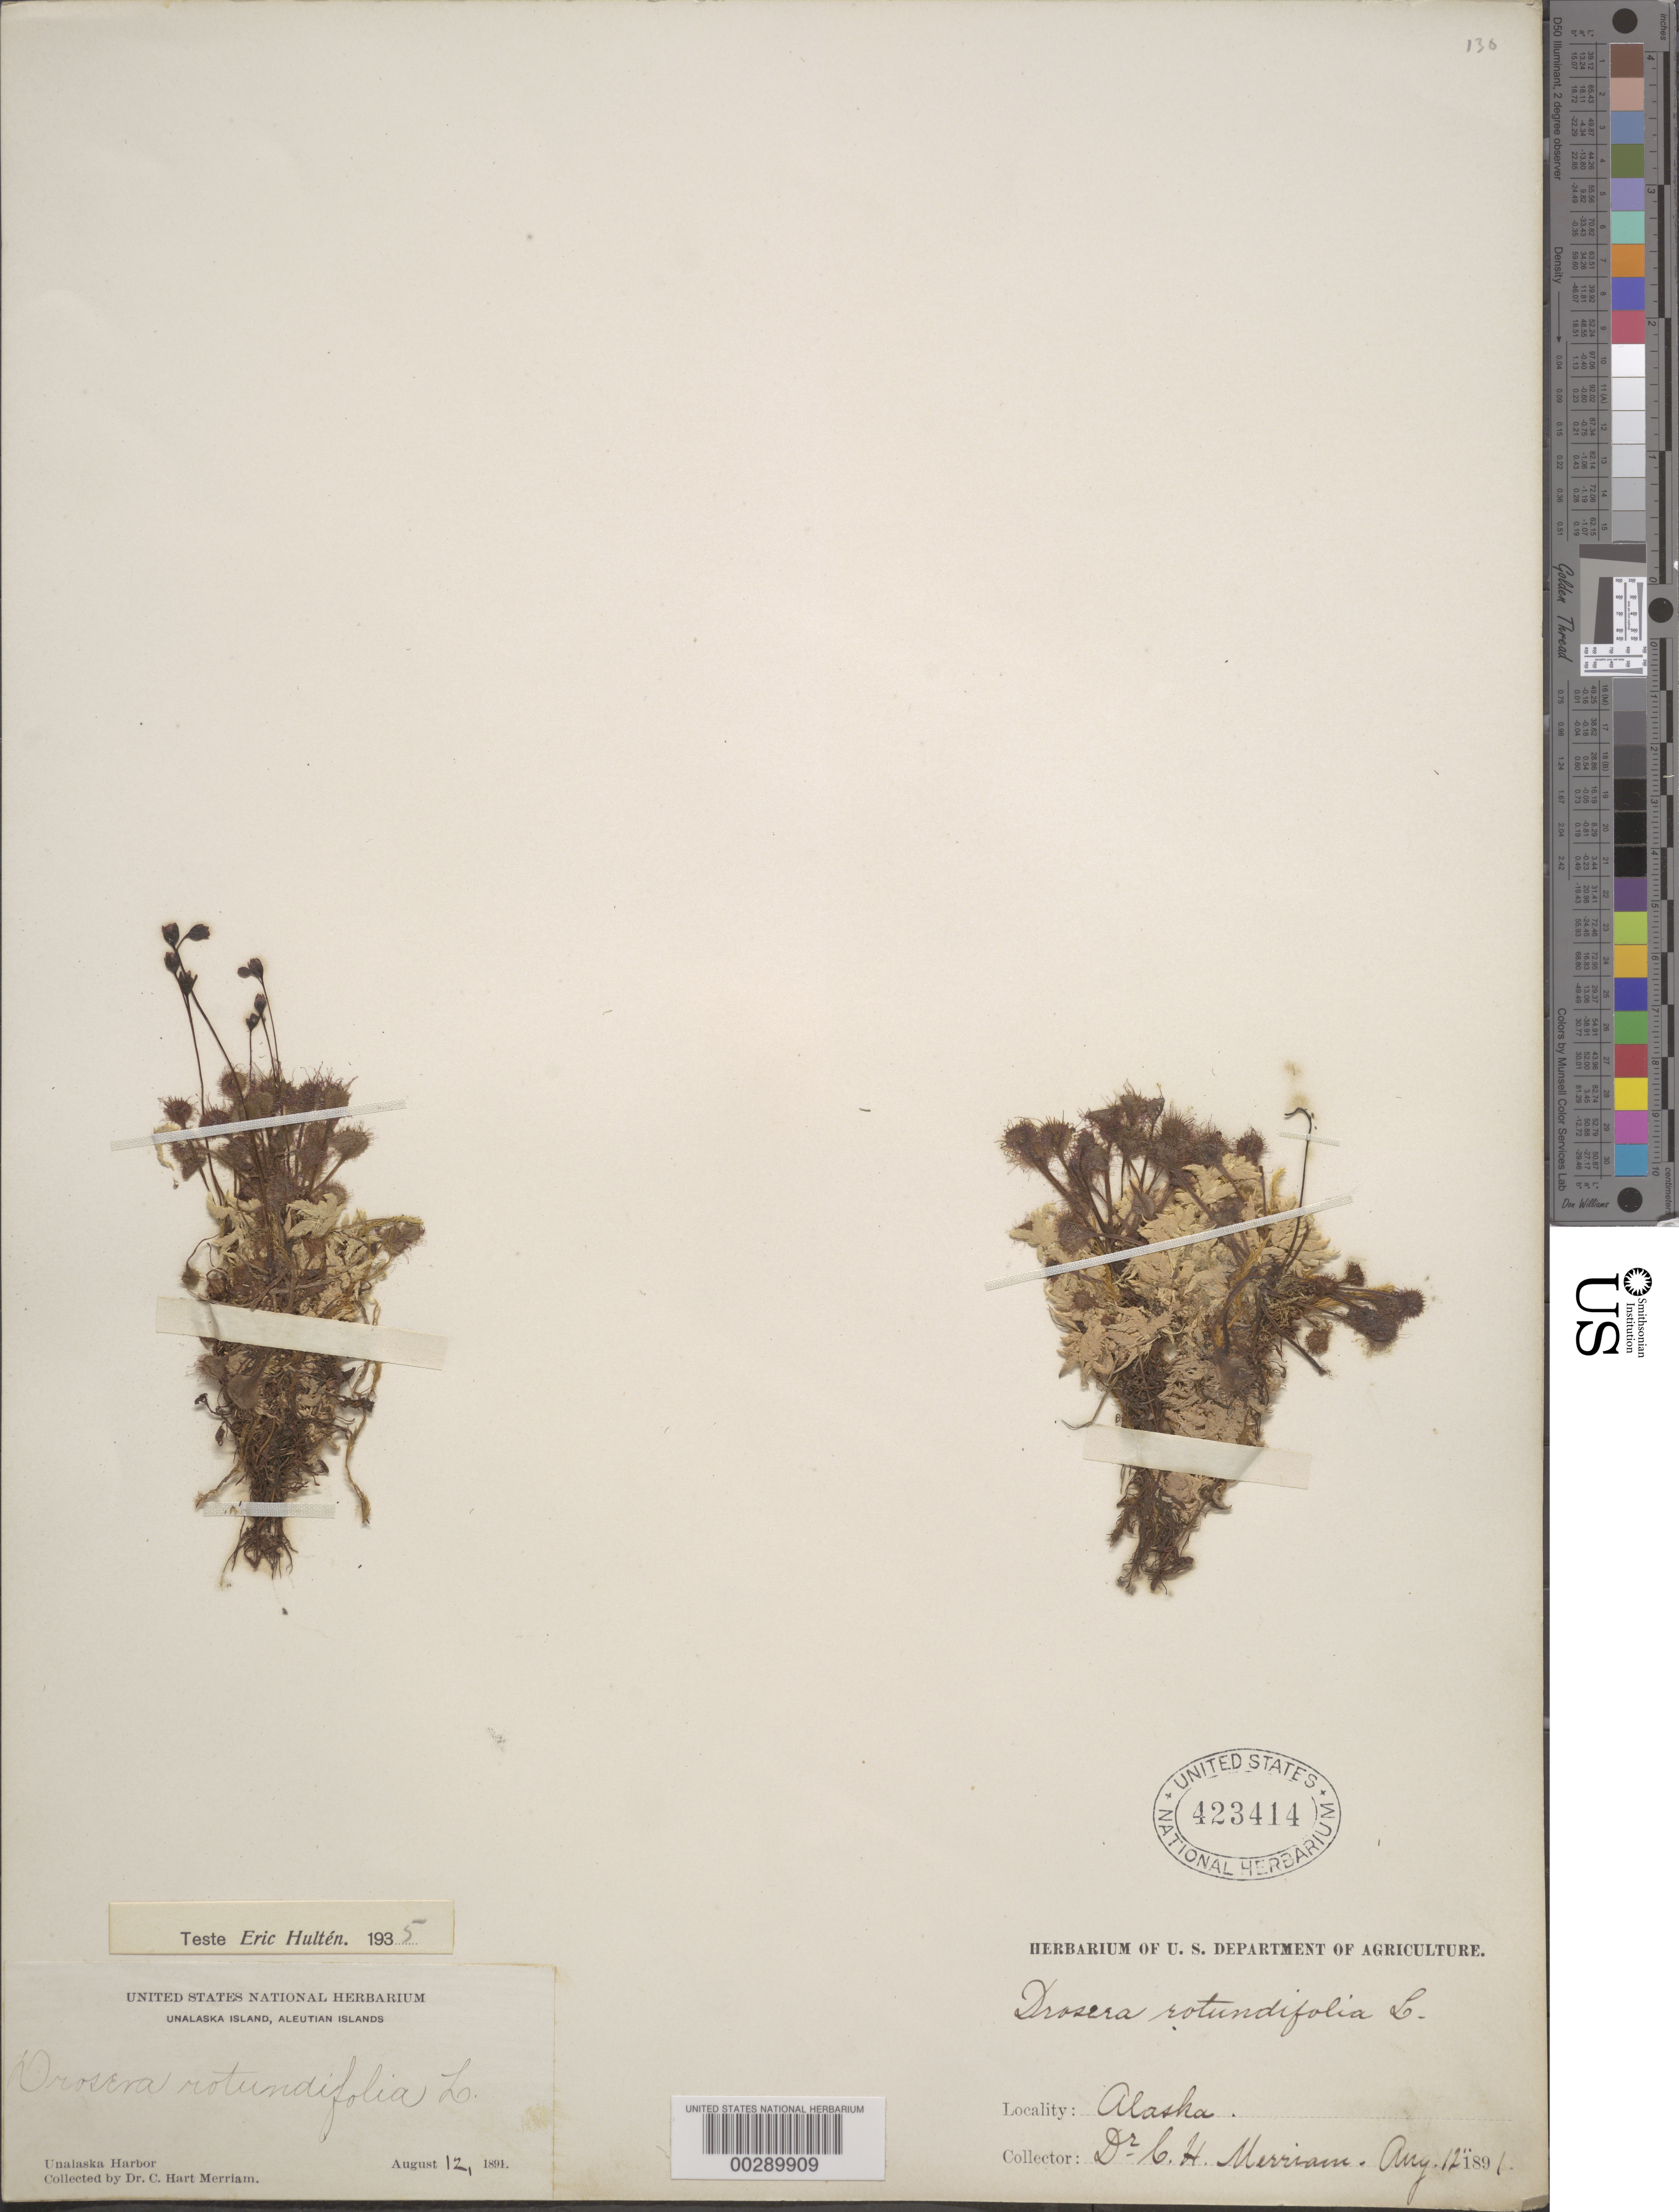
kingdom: Plantae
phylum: Tracheophyta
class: Magnoliopsida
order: Caryophyllales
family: Droseraceae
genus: Drosera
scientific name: Drosera rotundifolia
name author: L.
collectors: C. Merriam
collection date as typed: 12 Aug 1891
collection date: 1891-08-12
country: United States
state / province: Alaska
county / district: Aleutians West Census Area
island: Unalaska Island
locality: Unalaska i., unalaska harbor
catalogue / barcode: US 423414